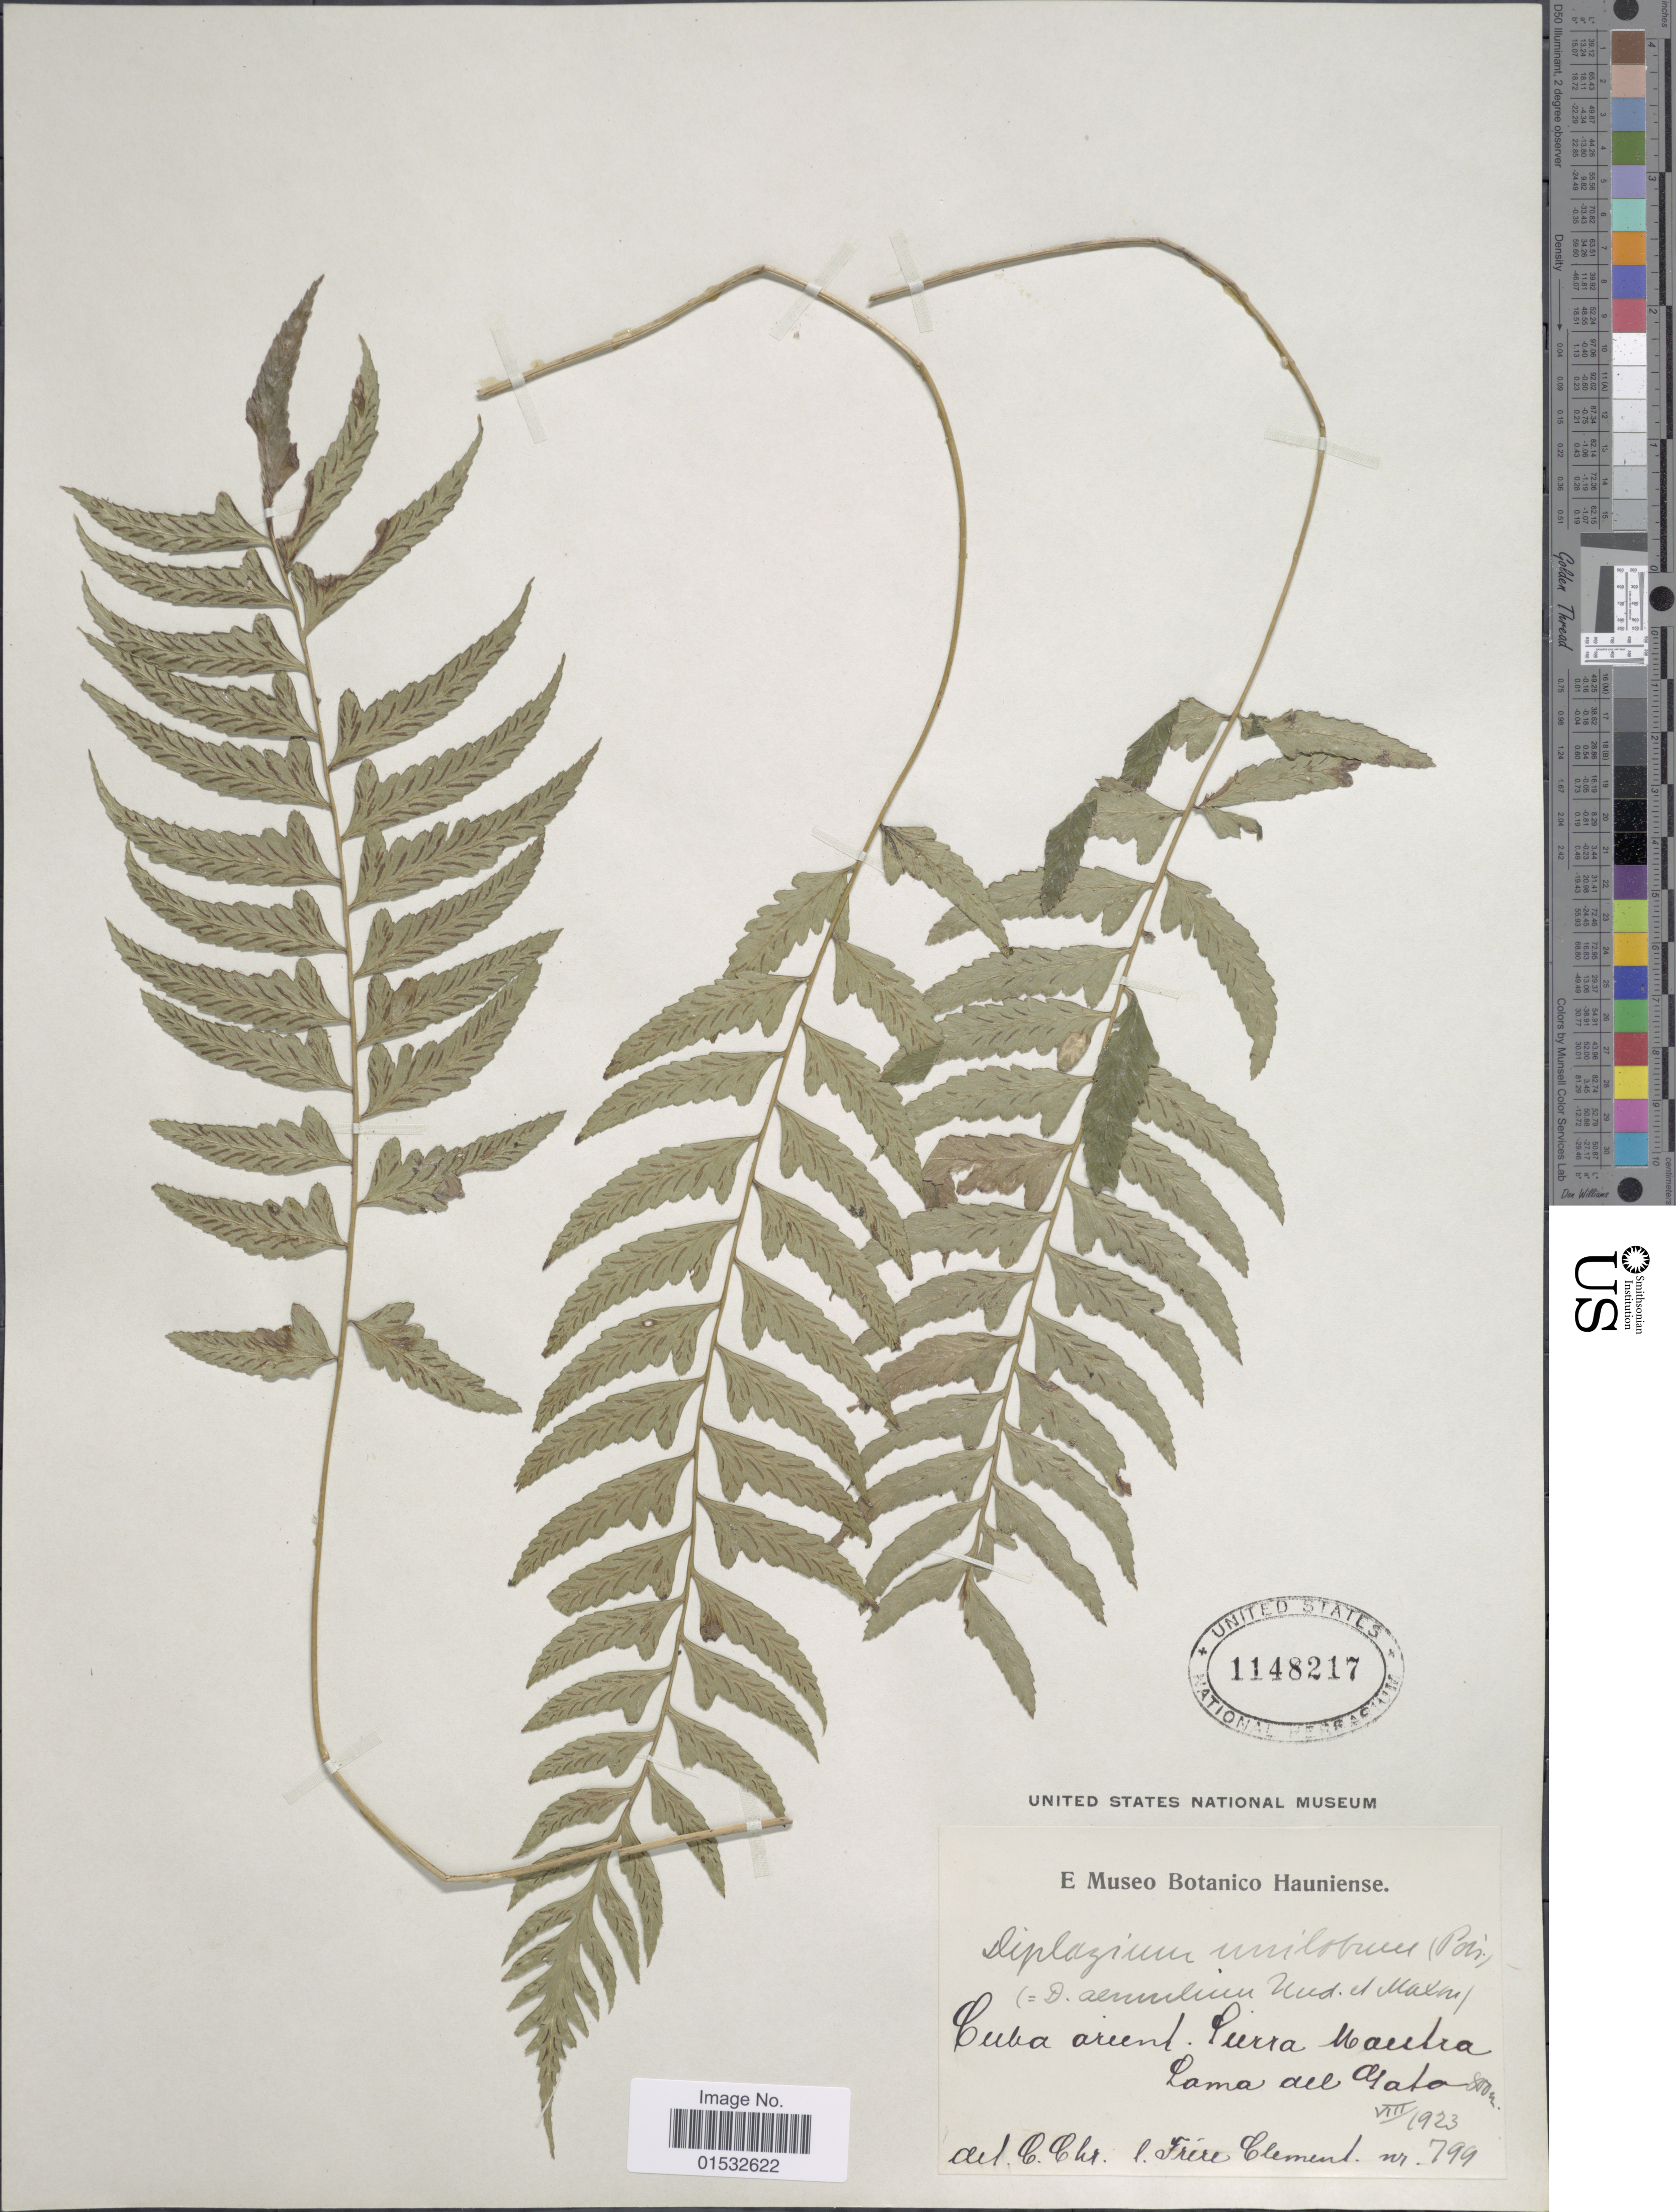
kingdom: Plantae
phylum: Tracheophyta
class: Polypodiopsida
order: Polypodiales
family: Athyriaceae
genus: Diplazium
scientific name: Diplazium unilobum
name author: (Poir.) Hieron.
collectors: B. Clement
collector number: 799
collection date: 1923-08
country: Cuba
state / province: Oriente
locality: Sierra Maestra. Loma del Gato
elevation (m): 800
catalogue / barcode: US 1148217